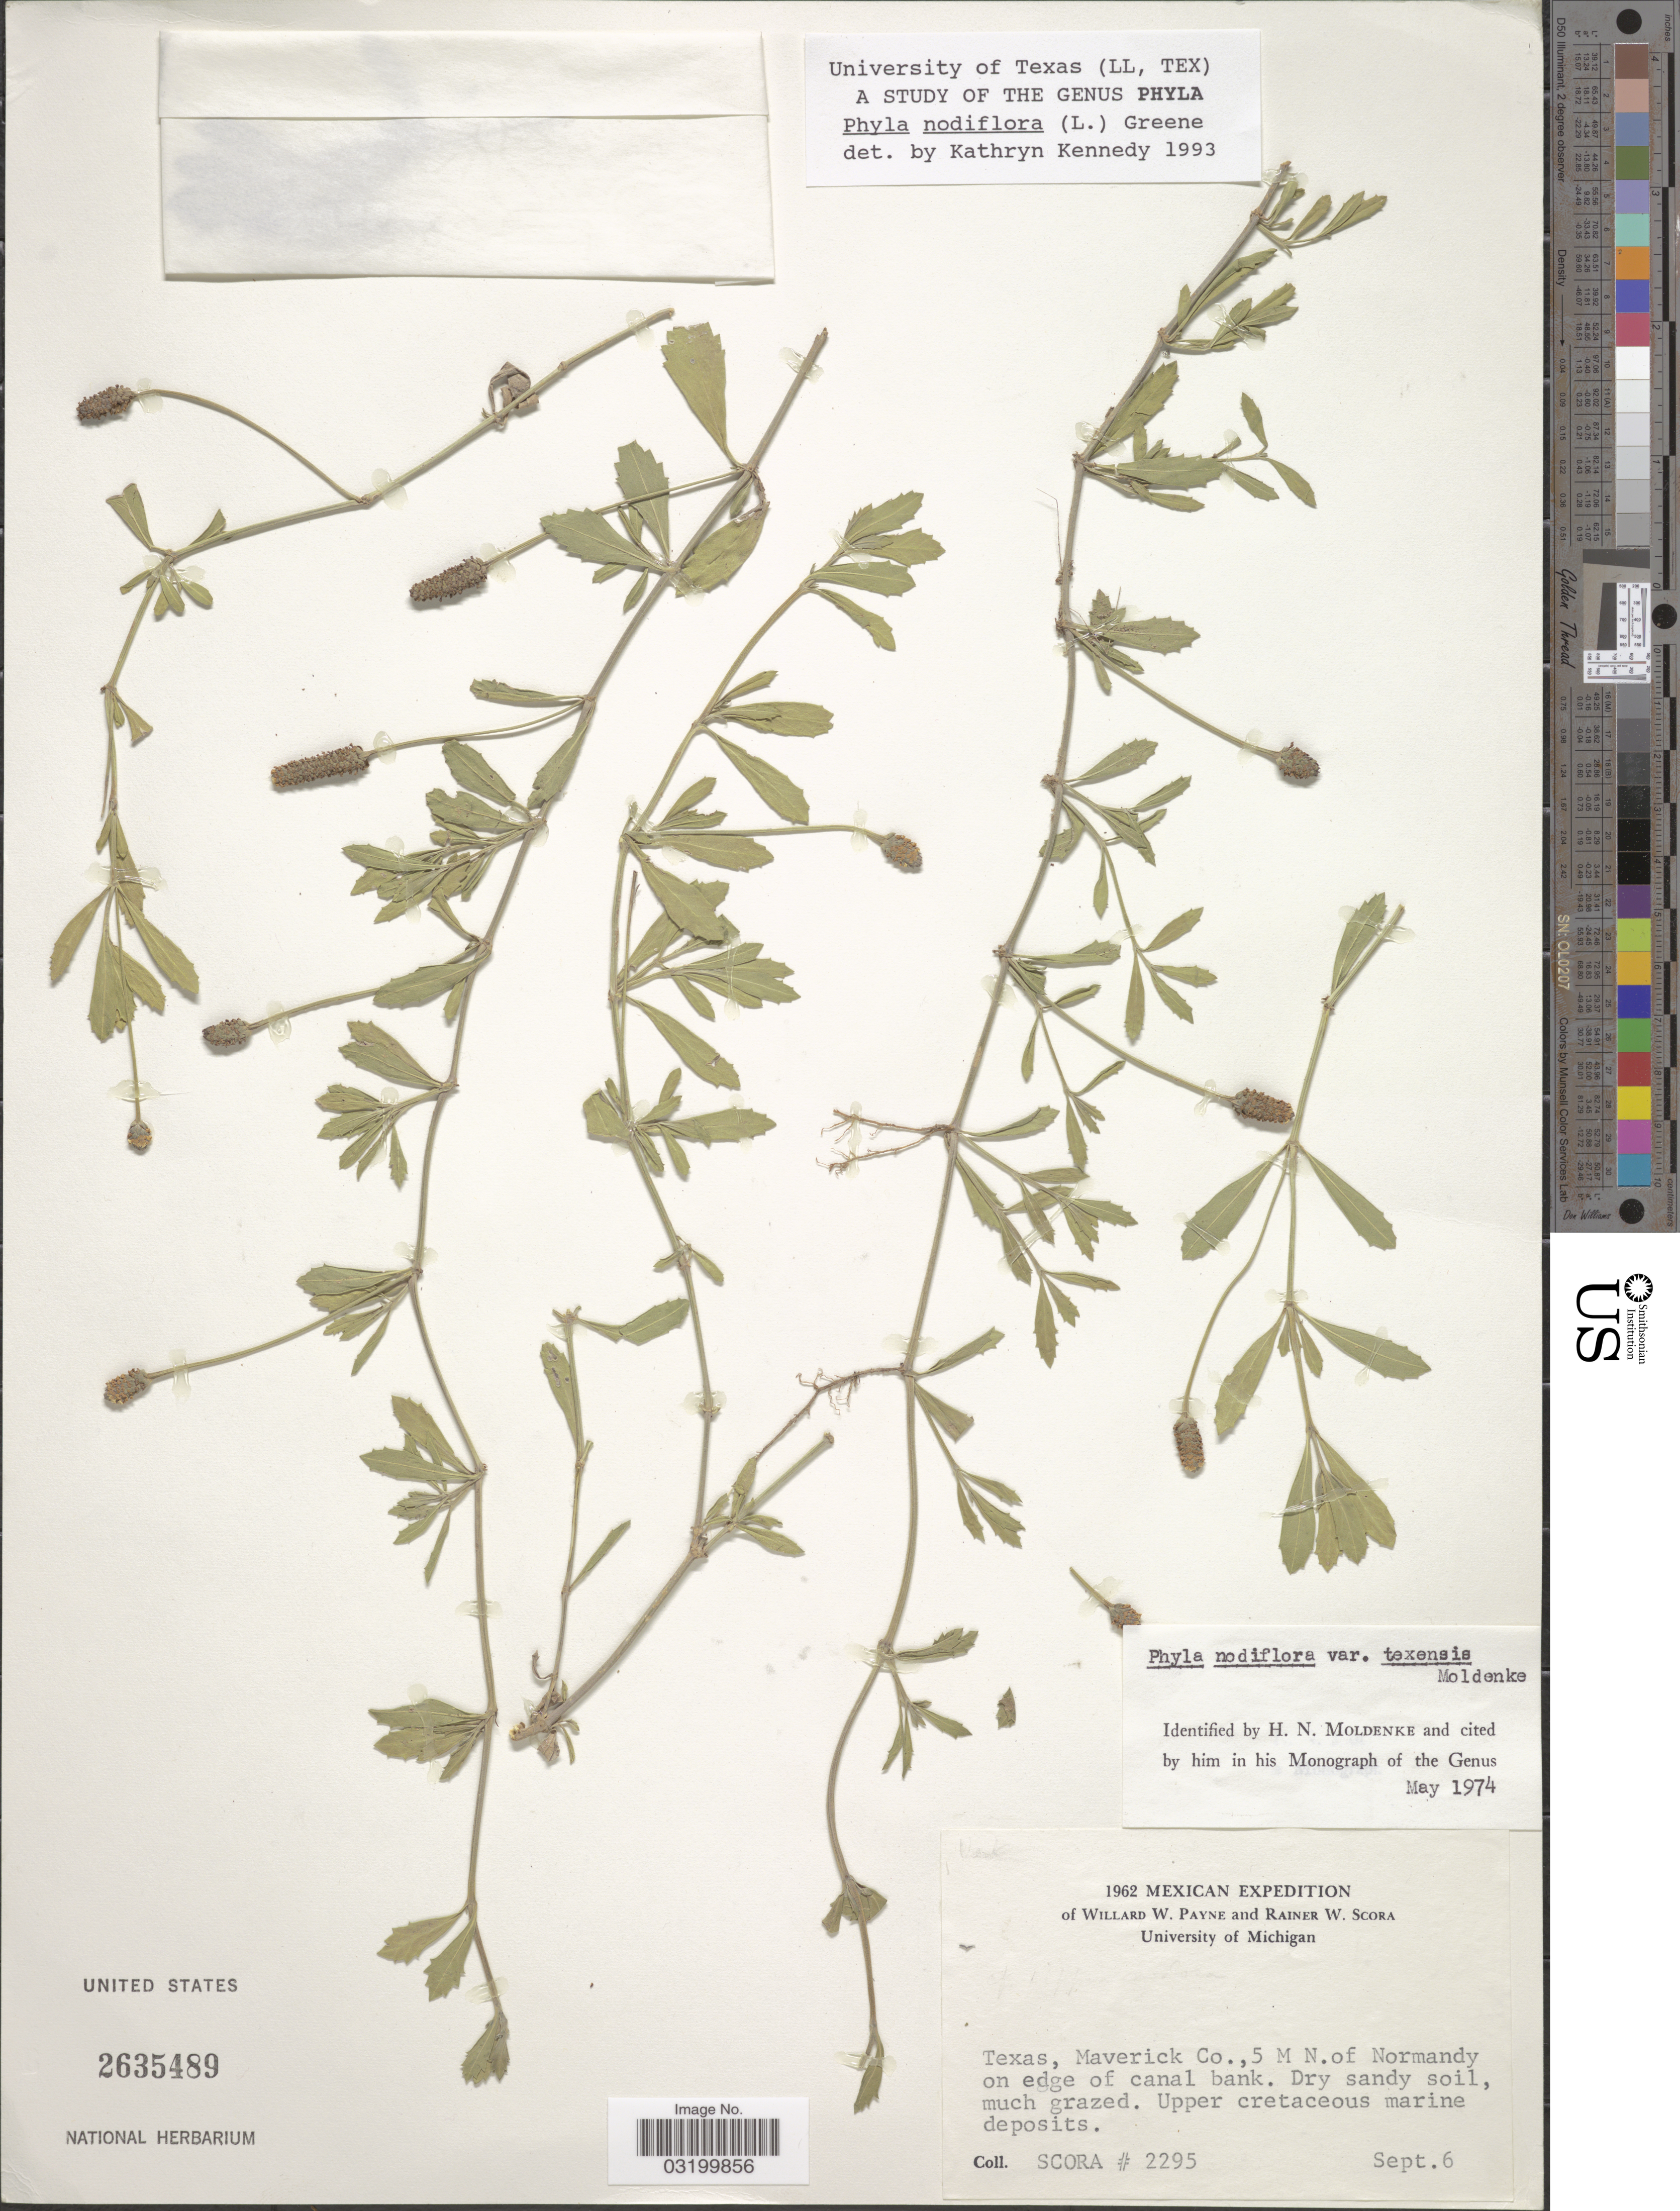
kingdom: Plantae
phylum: Tracheophyta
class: Magnoliopsida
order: Lamiales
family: Verbenaceae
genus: Phyla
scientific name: Phyla nodiflora var. nodiflora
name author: (L.) Greene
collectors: R. Scora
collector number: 2295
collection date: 1962-09-06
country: United States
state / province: Texas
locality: Maverick Co., 5 M. N. of Normandy on edge of canal bank.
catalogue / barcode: US 2635489